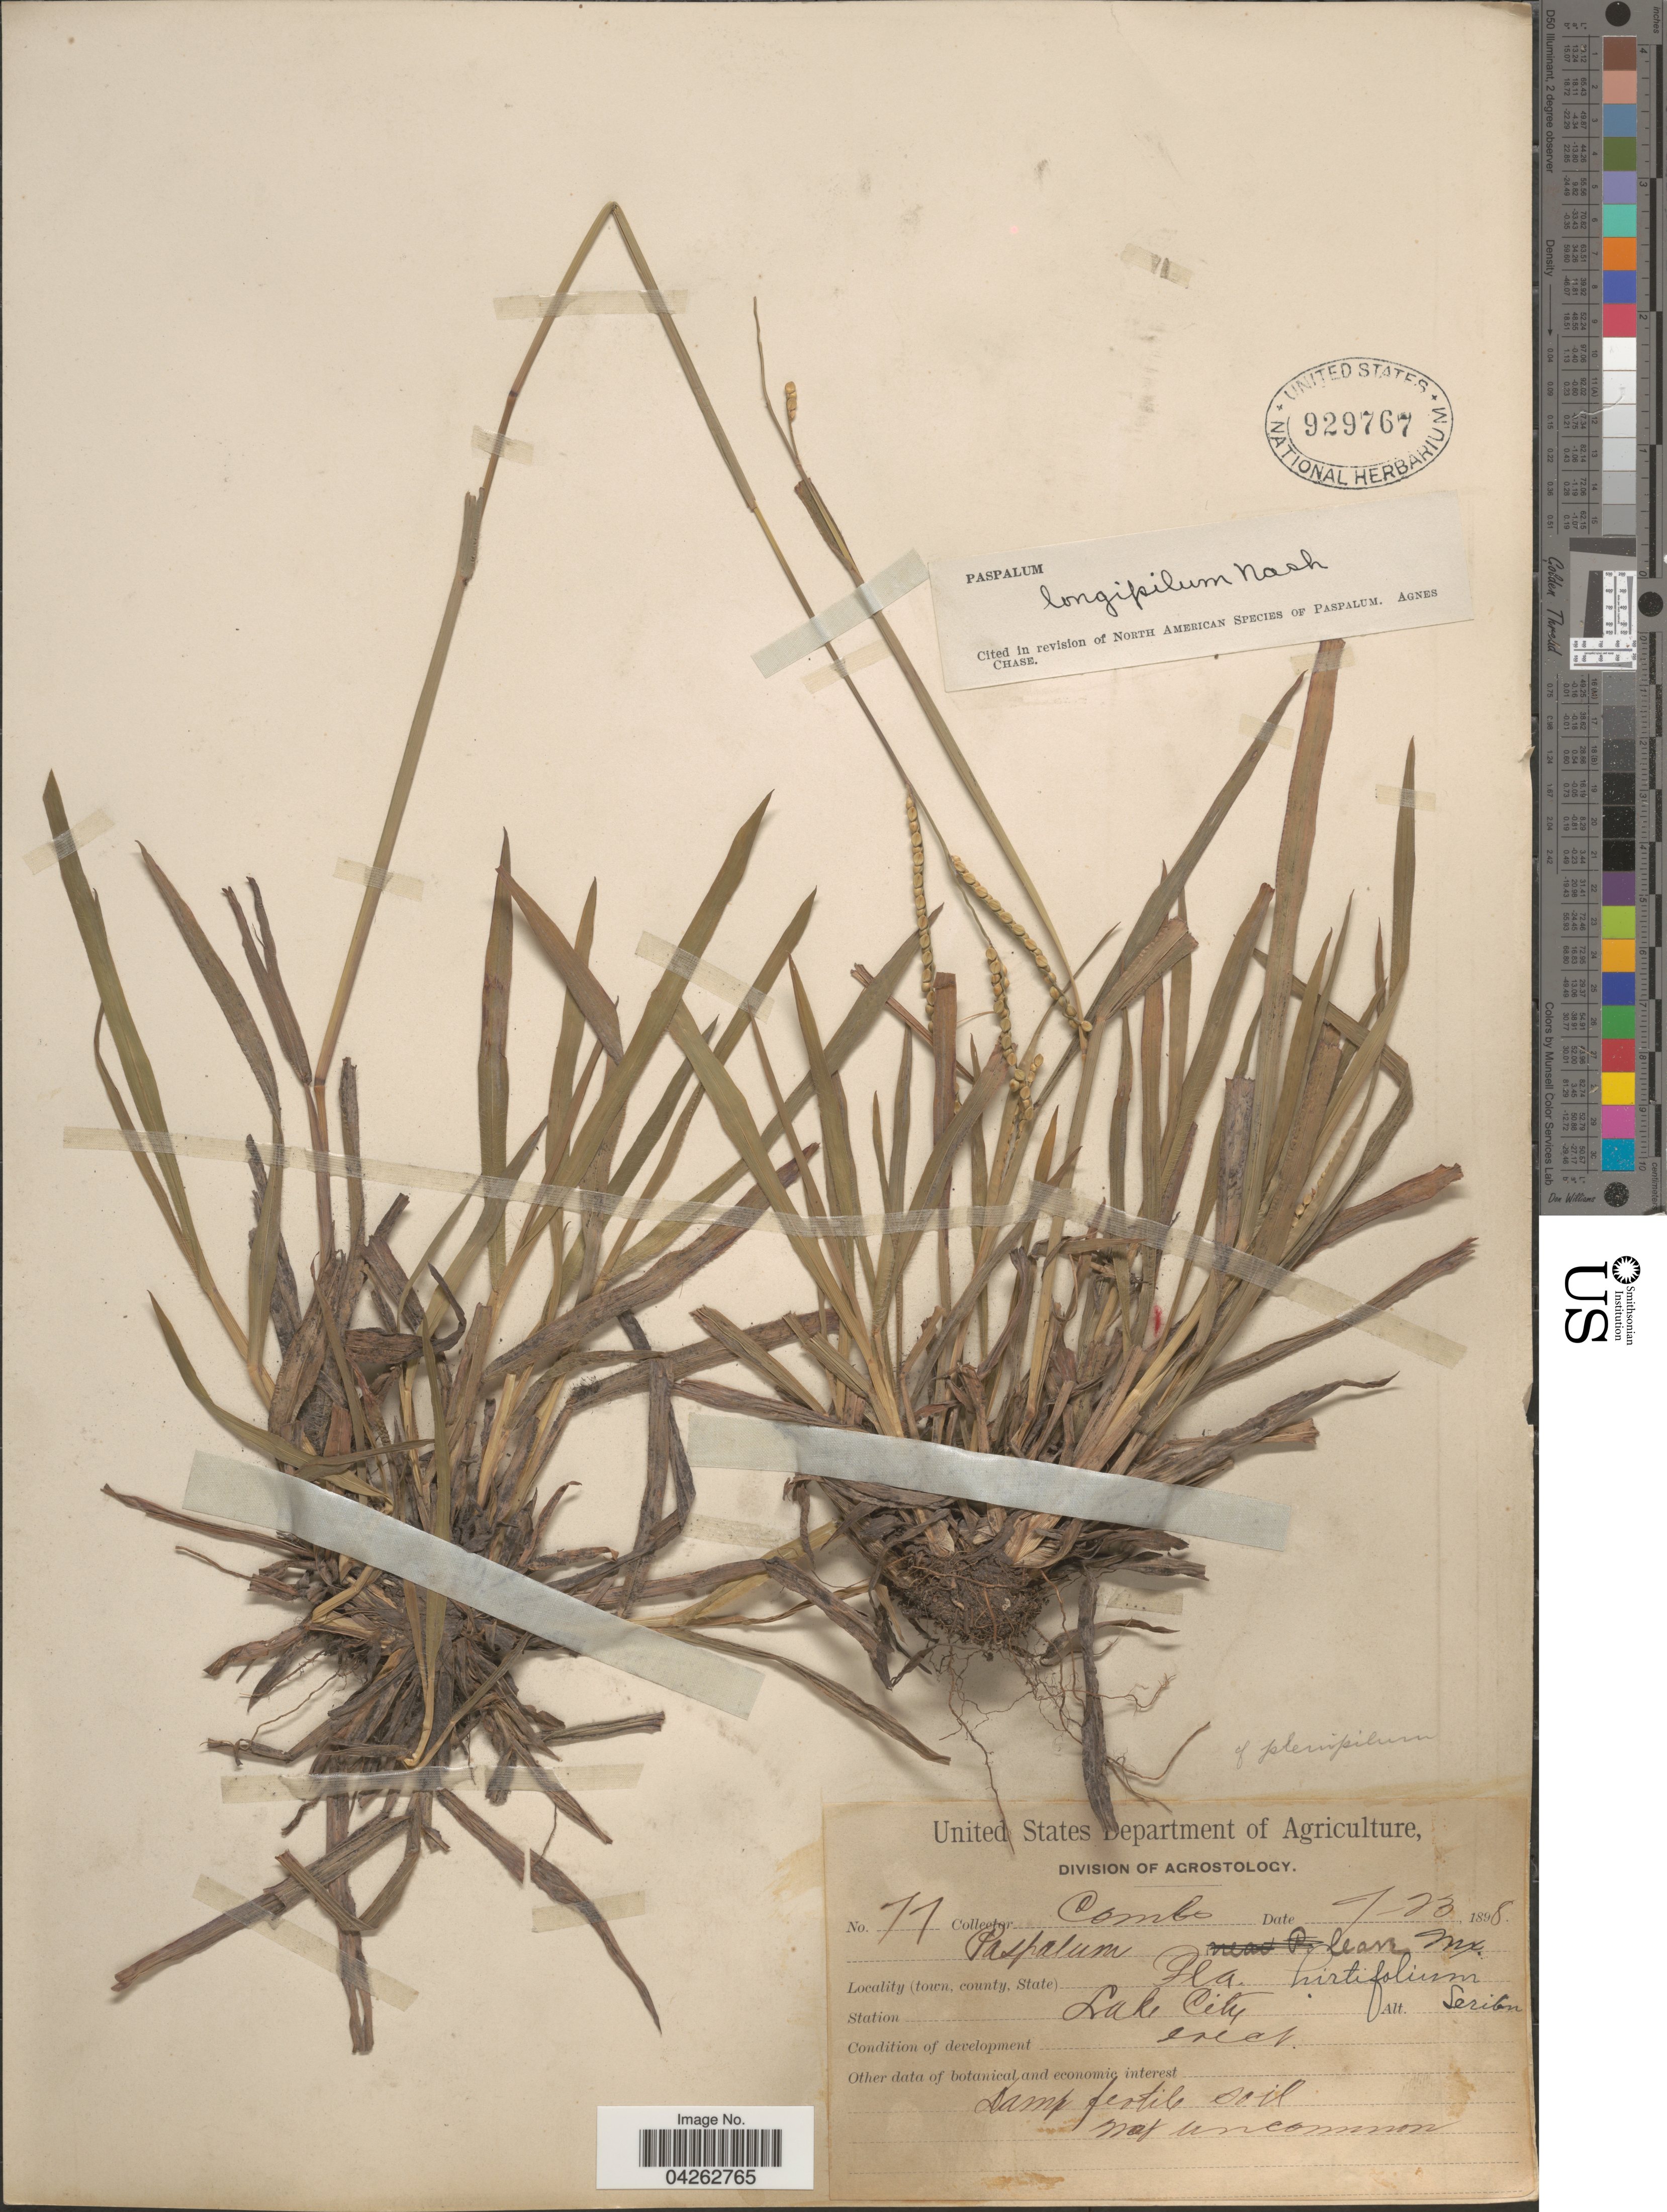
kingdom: Plantae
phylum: Tracheophyta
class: Liliopsida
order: Poales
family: Poaceae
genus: Paspalum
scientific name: Paspalum longipilum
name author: Nash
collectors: -. Combs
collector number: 77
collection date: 1898-07-23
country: United States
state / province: Florida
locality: Station Lake City.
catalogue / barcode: US 929767